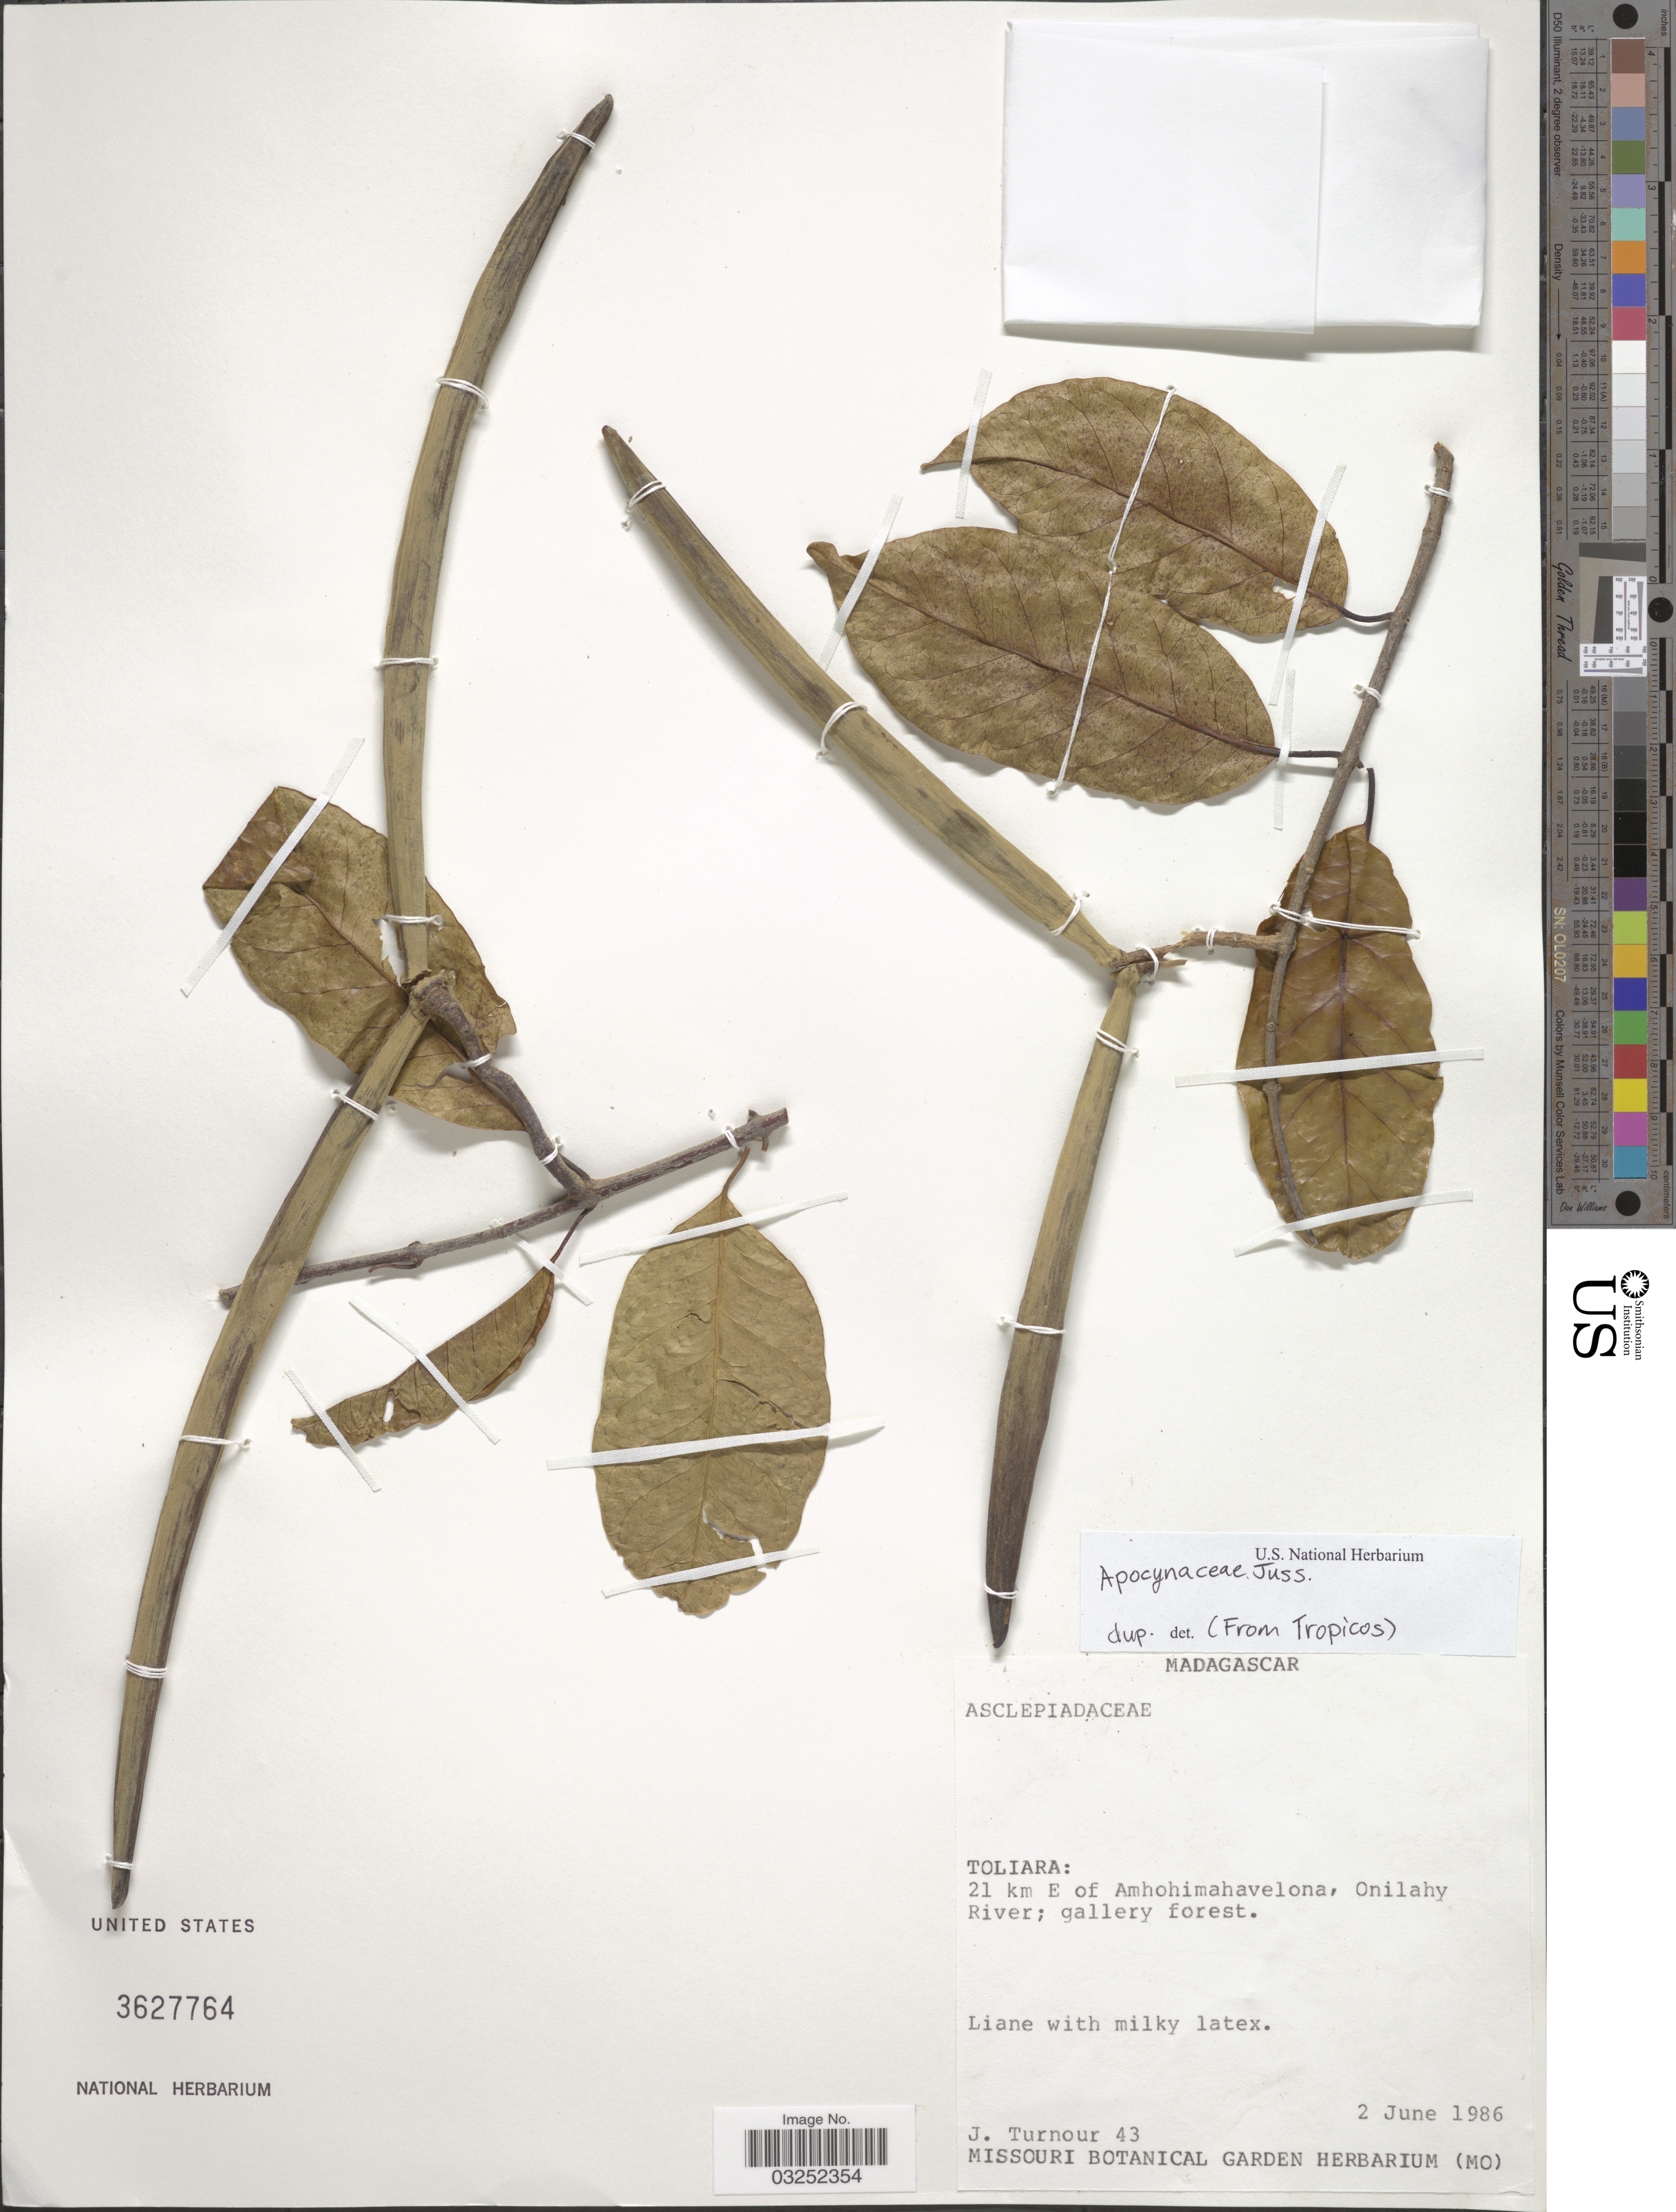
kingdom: Plantae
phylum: Tracheophyta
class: Magnoliopsida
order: Gentianales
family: Apocynaceae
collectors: J. Turnour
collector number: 43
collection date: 1986-06-02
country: Madagascar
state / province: Atsimo-Andrefana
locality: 21 km E of Amhohimahavelona, Onilahy River.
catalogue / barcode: US 3627764